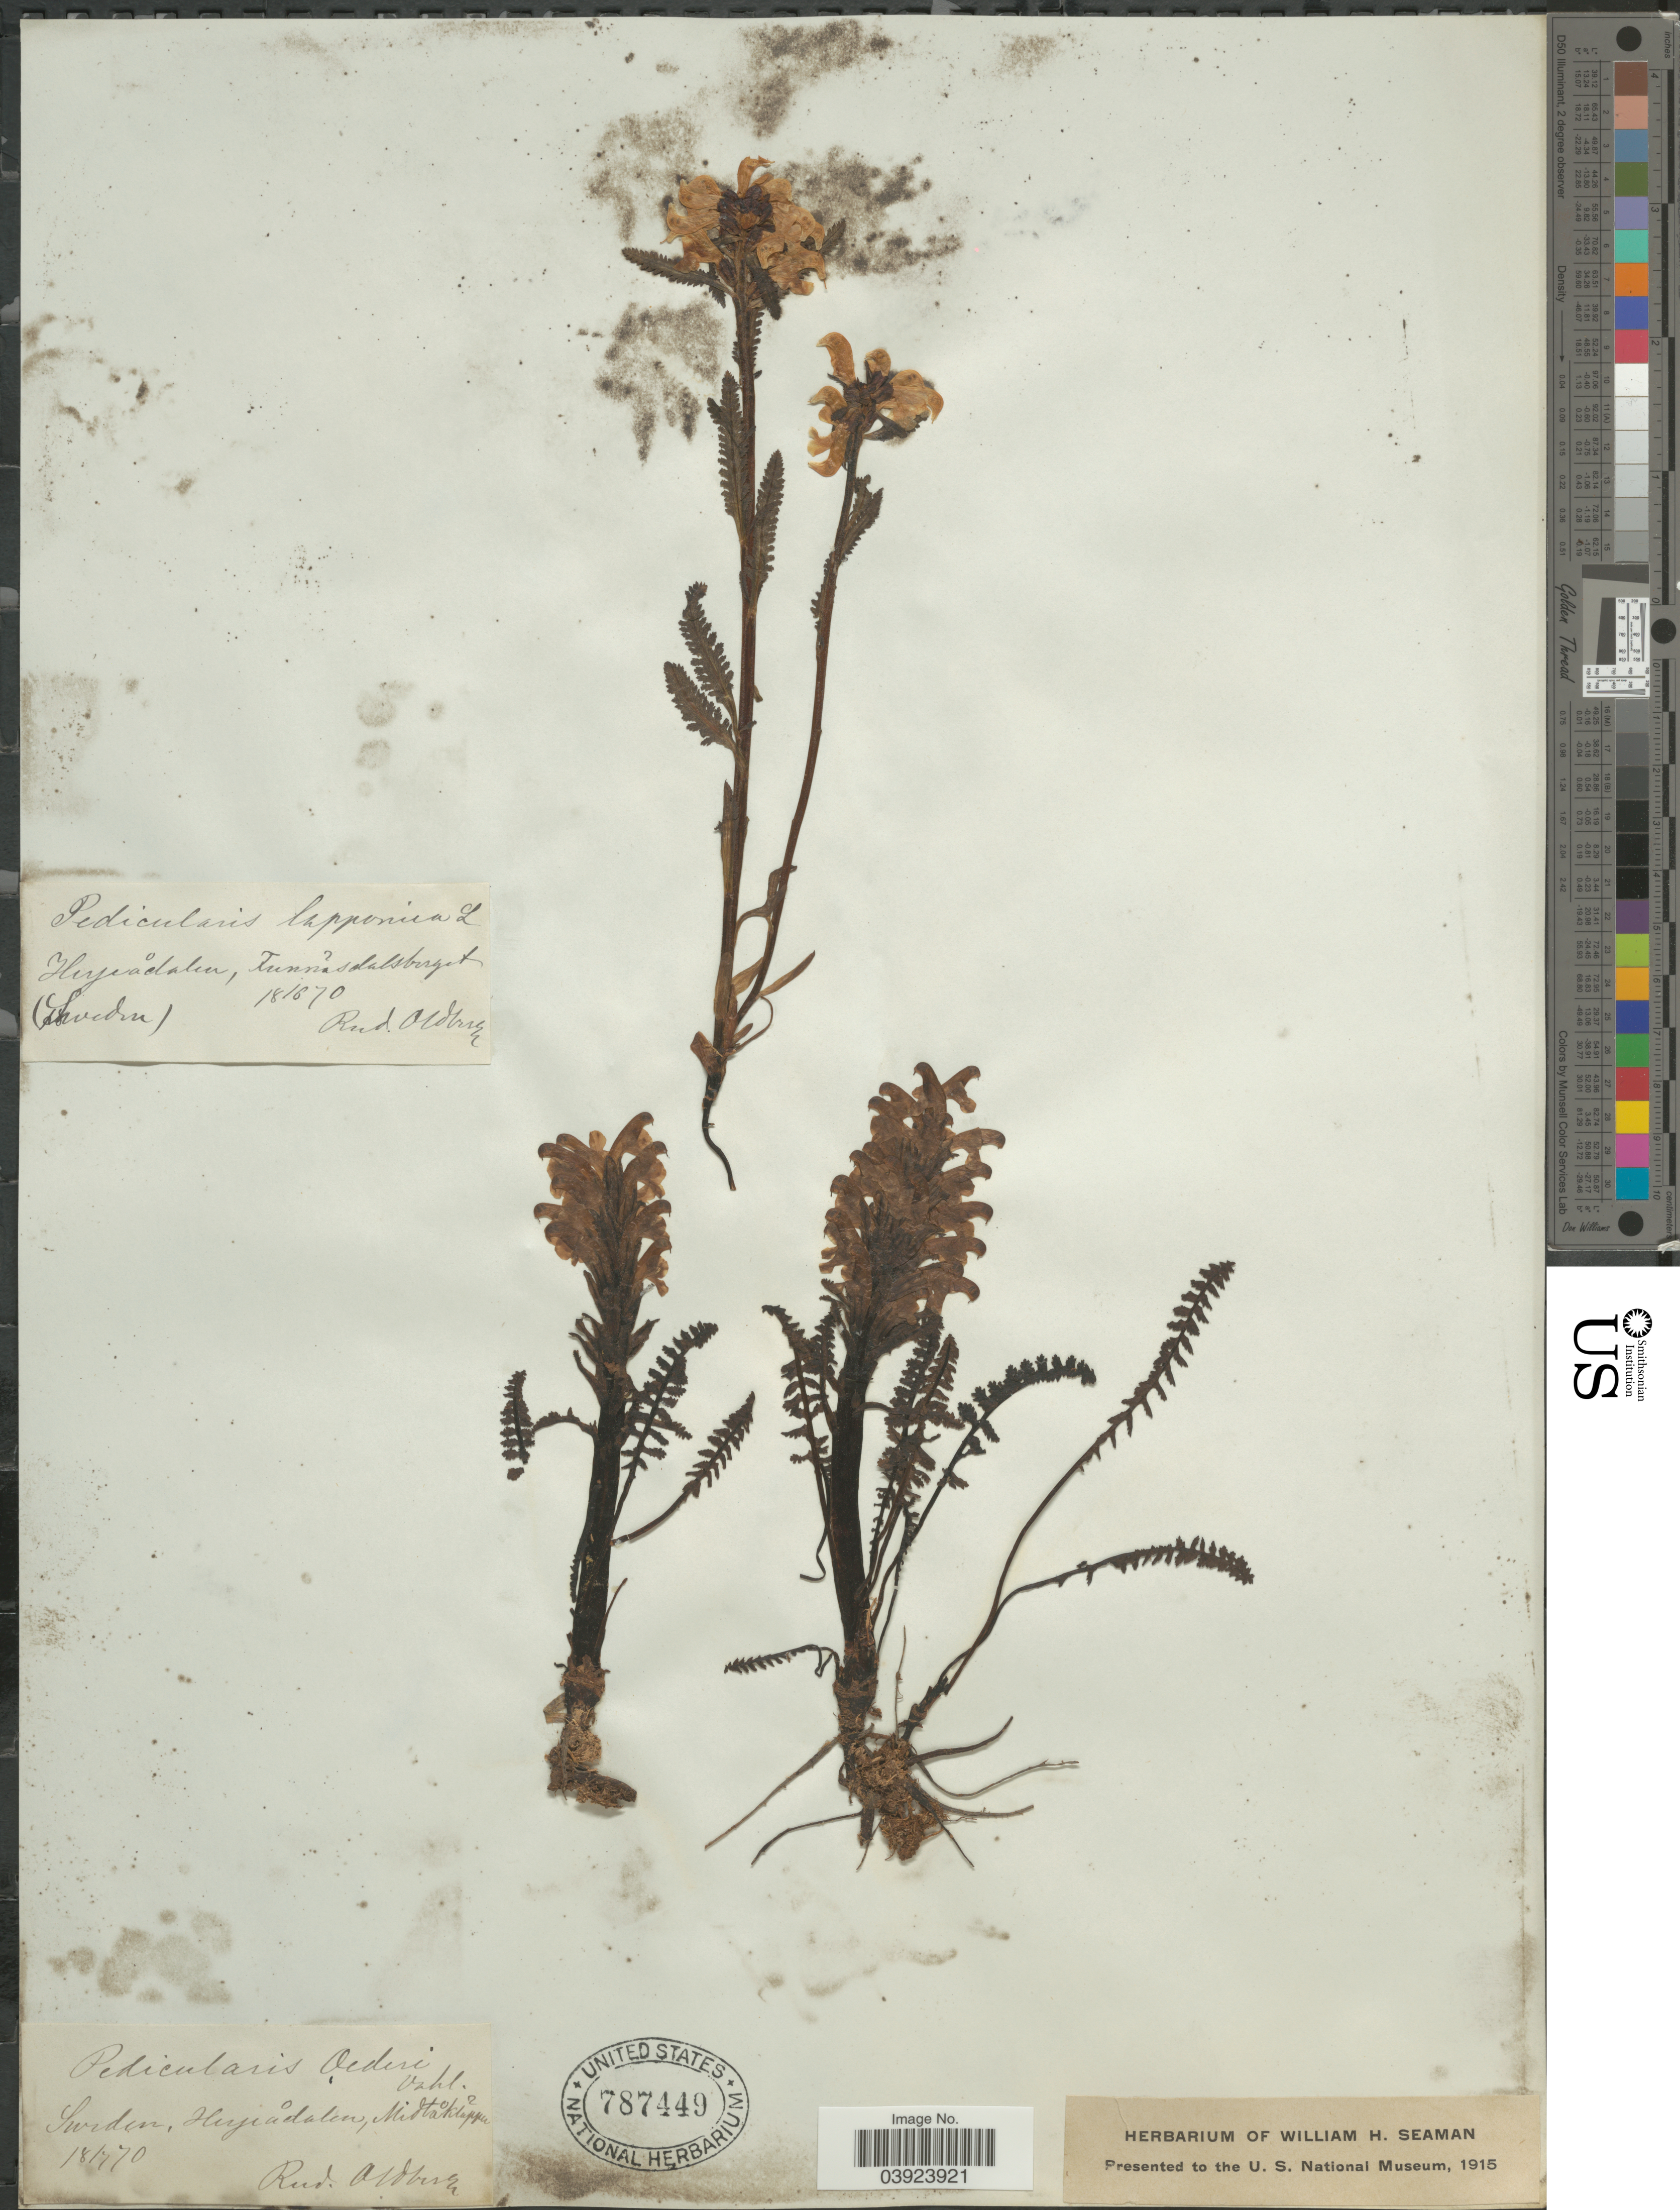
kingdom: Plantae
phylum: Tracheophyta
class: Magnoliopsida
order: Lamiales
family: Orobanchaceae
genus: Pedicularis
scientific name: Pedicularis oederi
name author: Vahl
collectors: R. Oldberg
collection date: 1870-06/1870-07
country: Sweden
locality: Herjådalen, Funäsdalsberget. Midtåklappan. [interpreted]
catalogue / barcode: US 787449